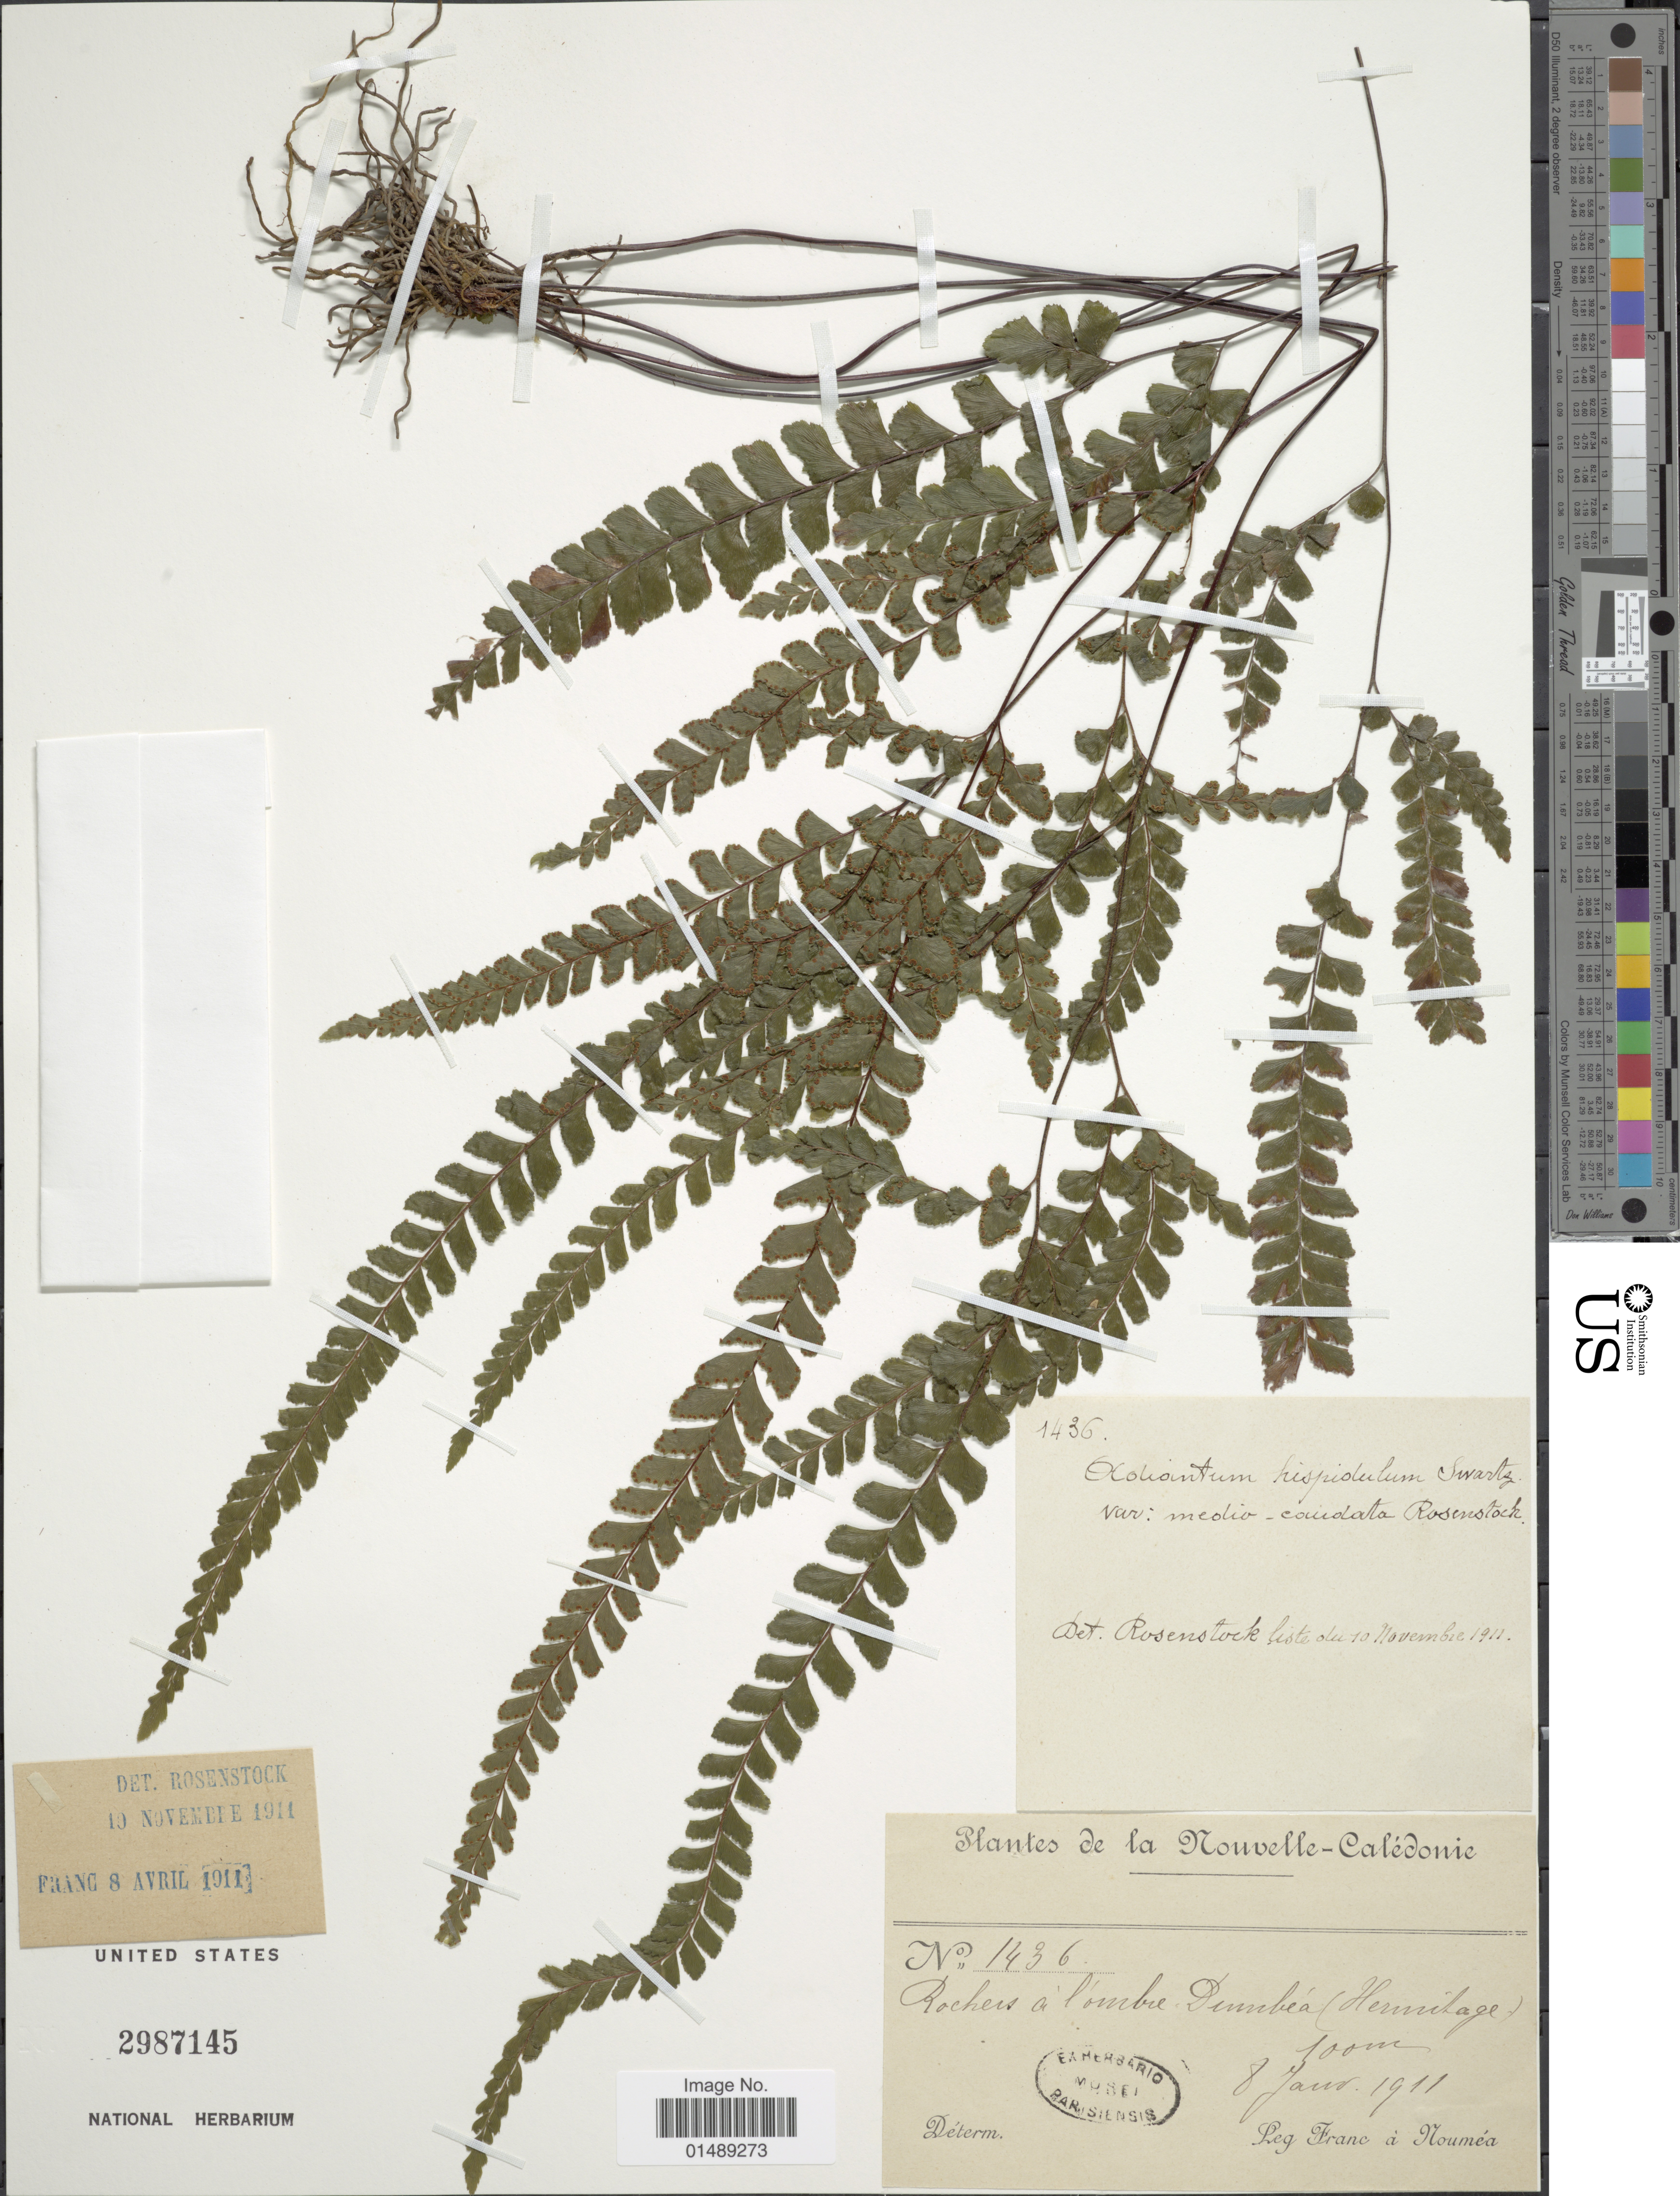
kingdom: Plantae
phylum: Tracheophyta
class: Polypodiopsida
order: Polypodiales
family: Pteridaceae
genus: Adiantum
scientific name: Adiantum hispidulum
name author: Sw.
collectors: Franc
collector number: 1436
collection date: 1911-01-08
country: New Caledonia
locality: Rochers a l'ombre Dumbéa (Hermitage)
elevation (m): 100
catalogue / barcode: US 2987142